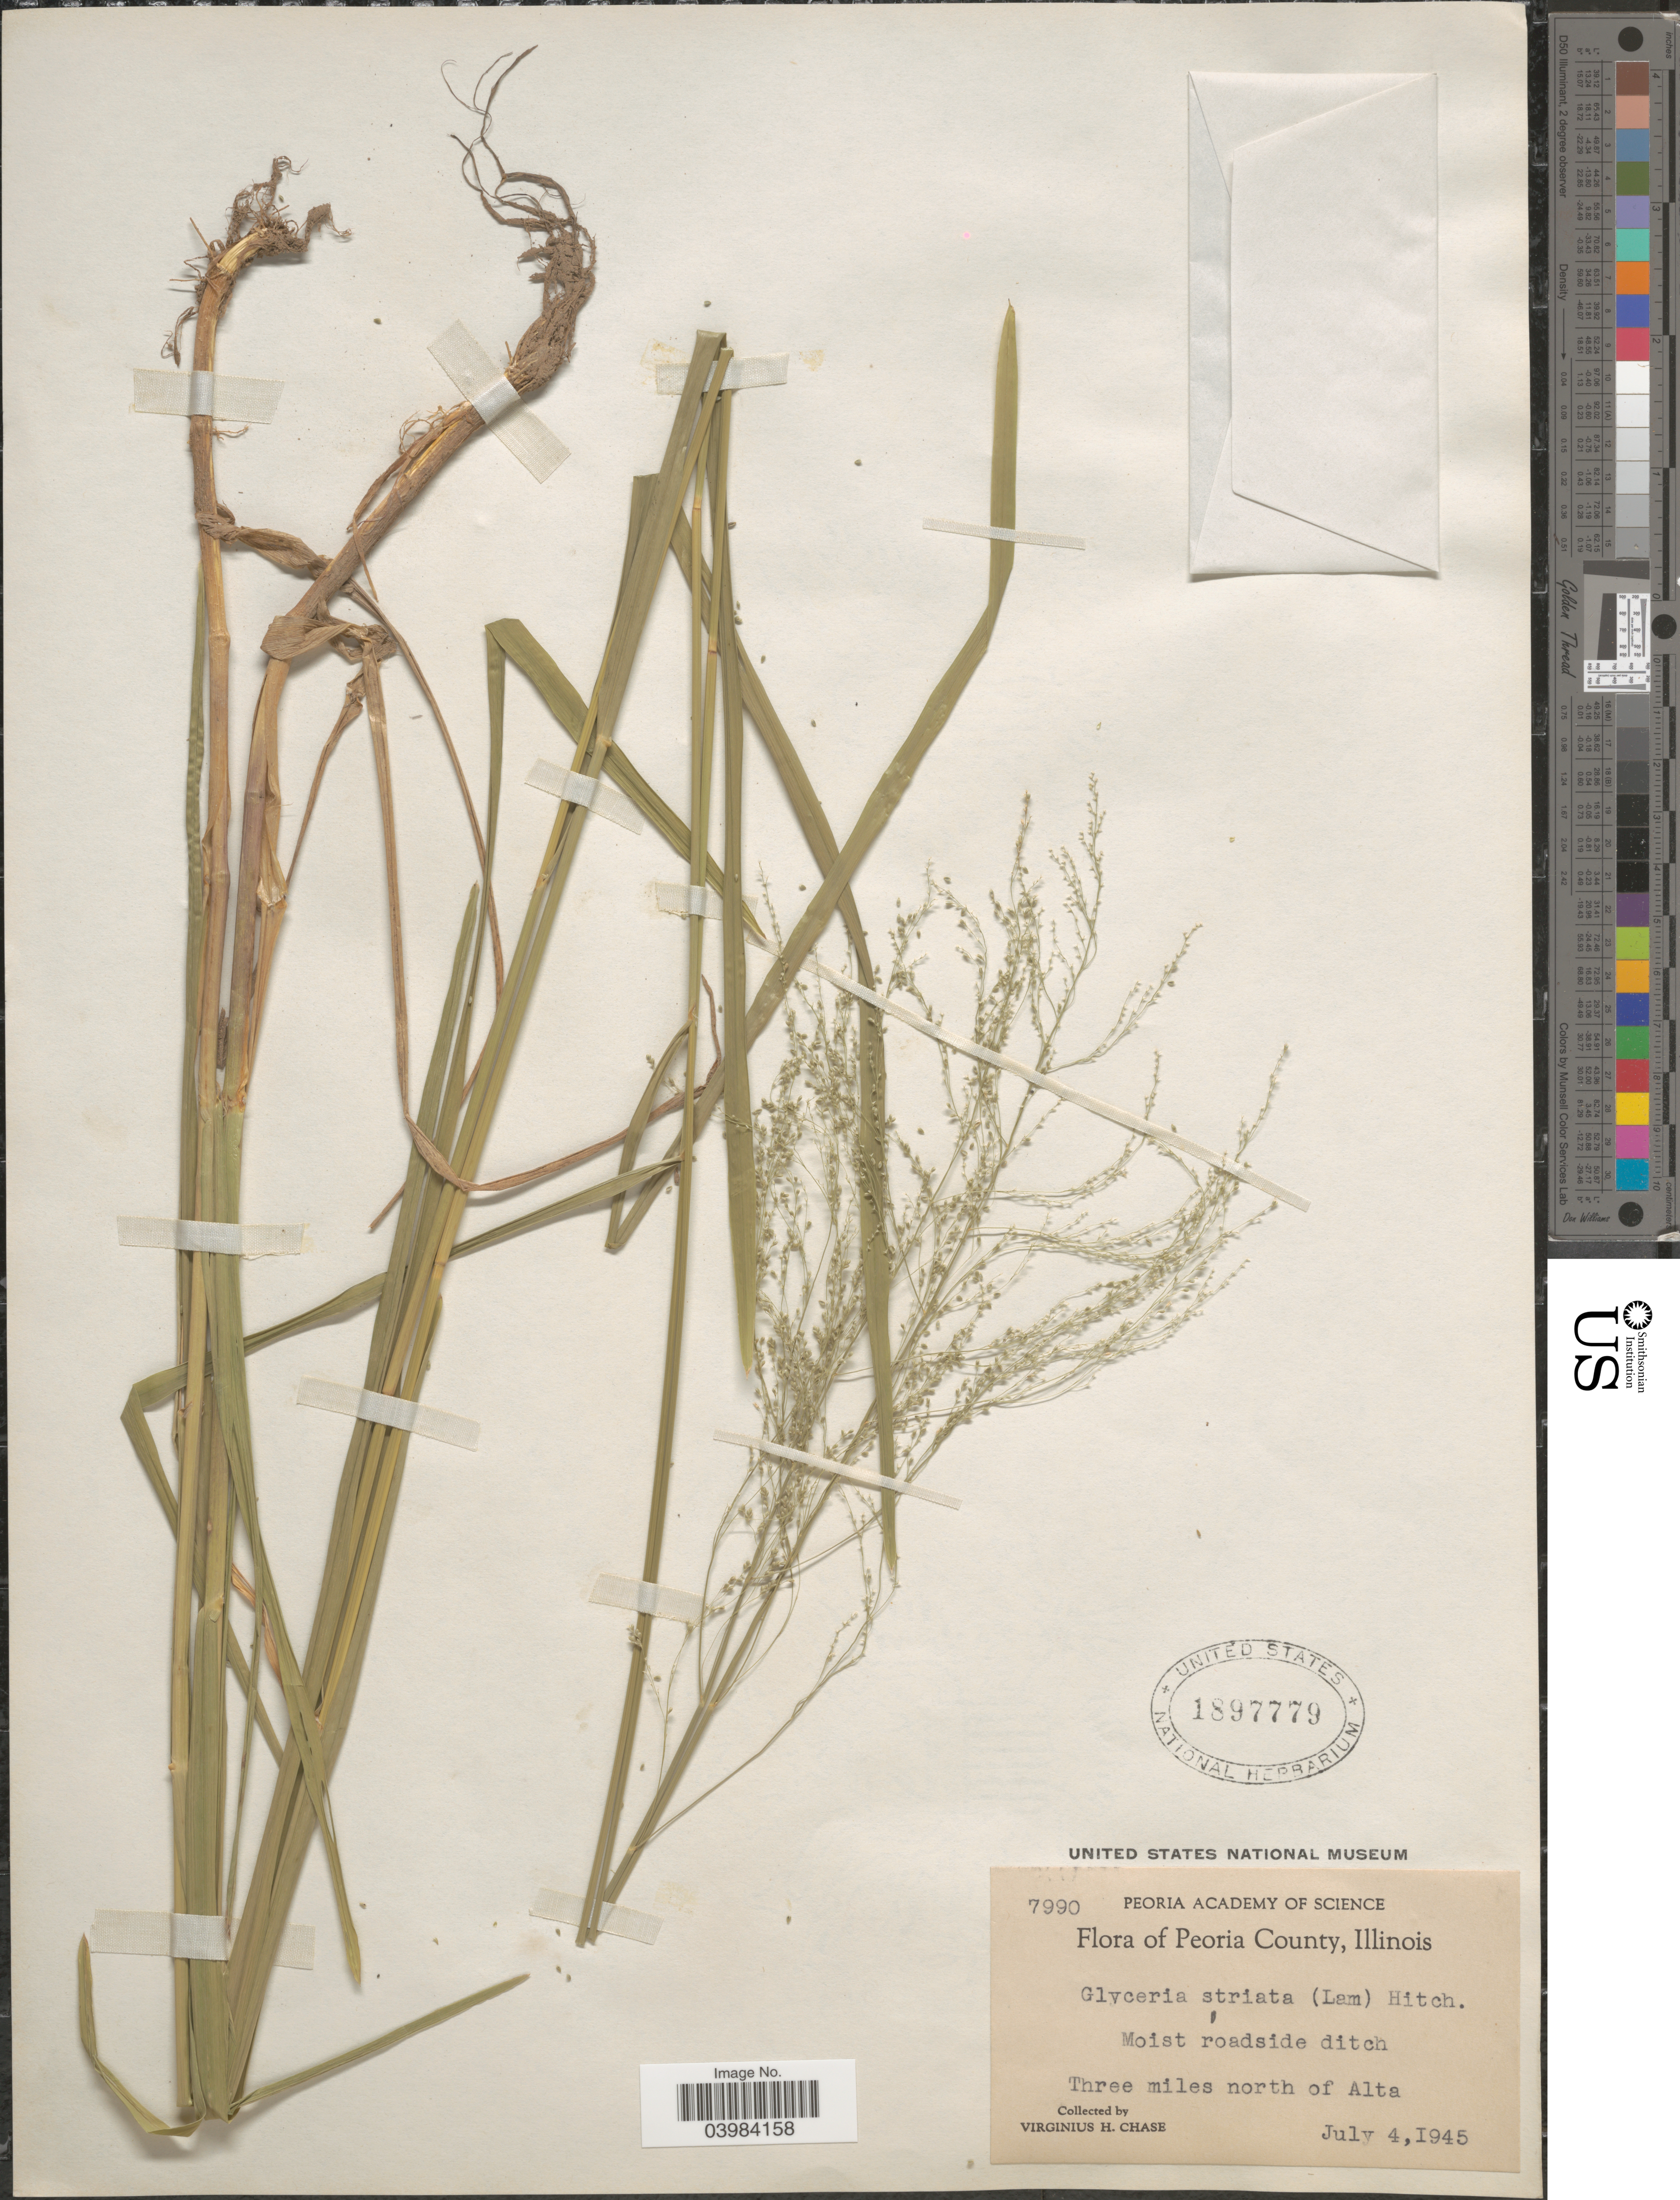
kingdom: Plantae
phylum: Tracheophyta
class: Liliopsida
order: Poales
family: Poaceae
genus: Glyceria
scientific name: Glyceria striata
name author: (Lam.) Hitchc.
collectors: V. H. Chase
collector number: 7990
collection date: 1945-07-04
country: United States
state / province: Illinois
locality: Peoria County. Moist roadside ditch Three miles north of Alta.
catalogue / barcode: US 1897779